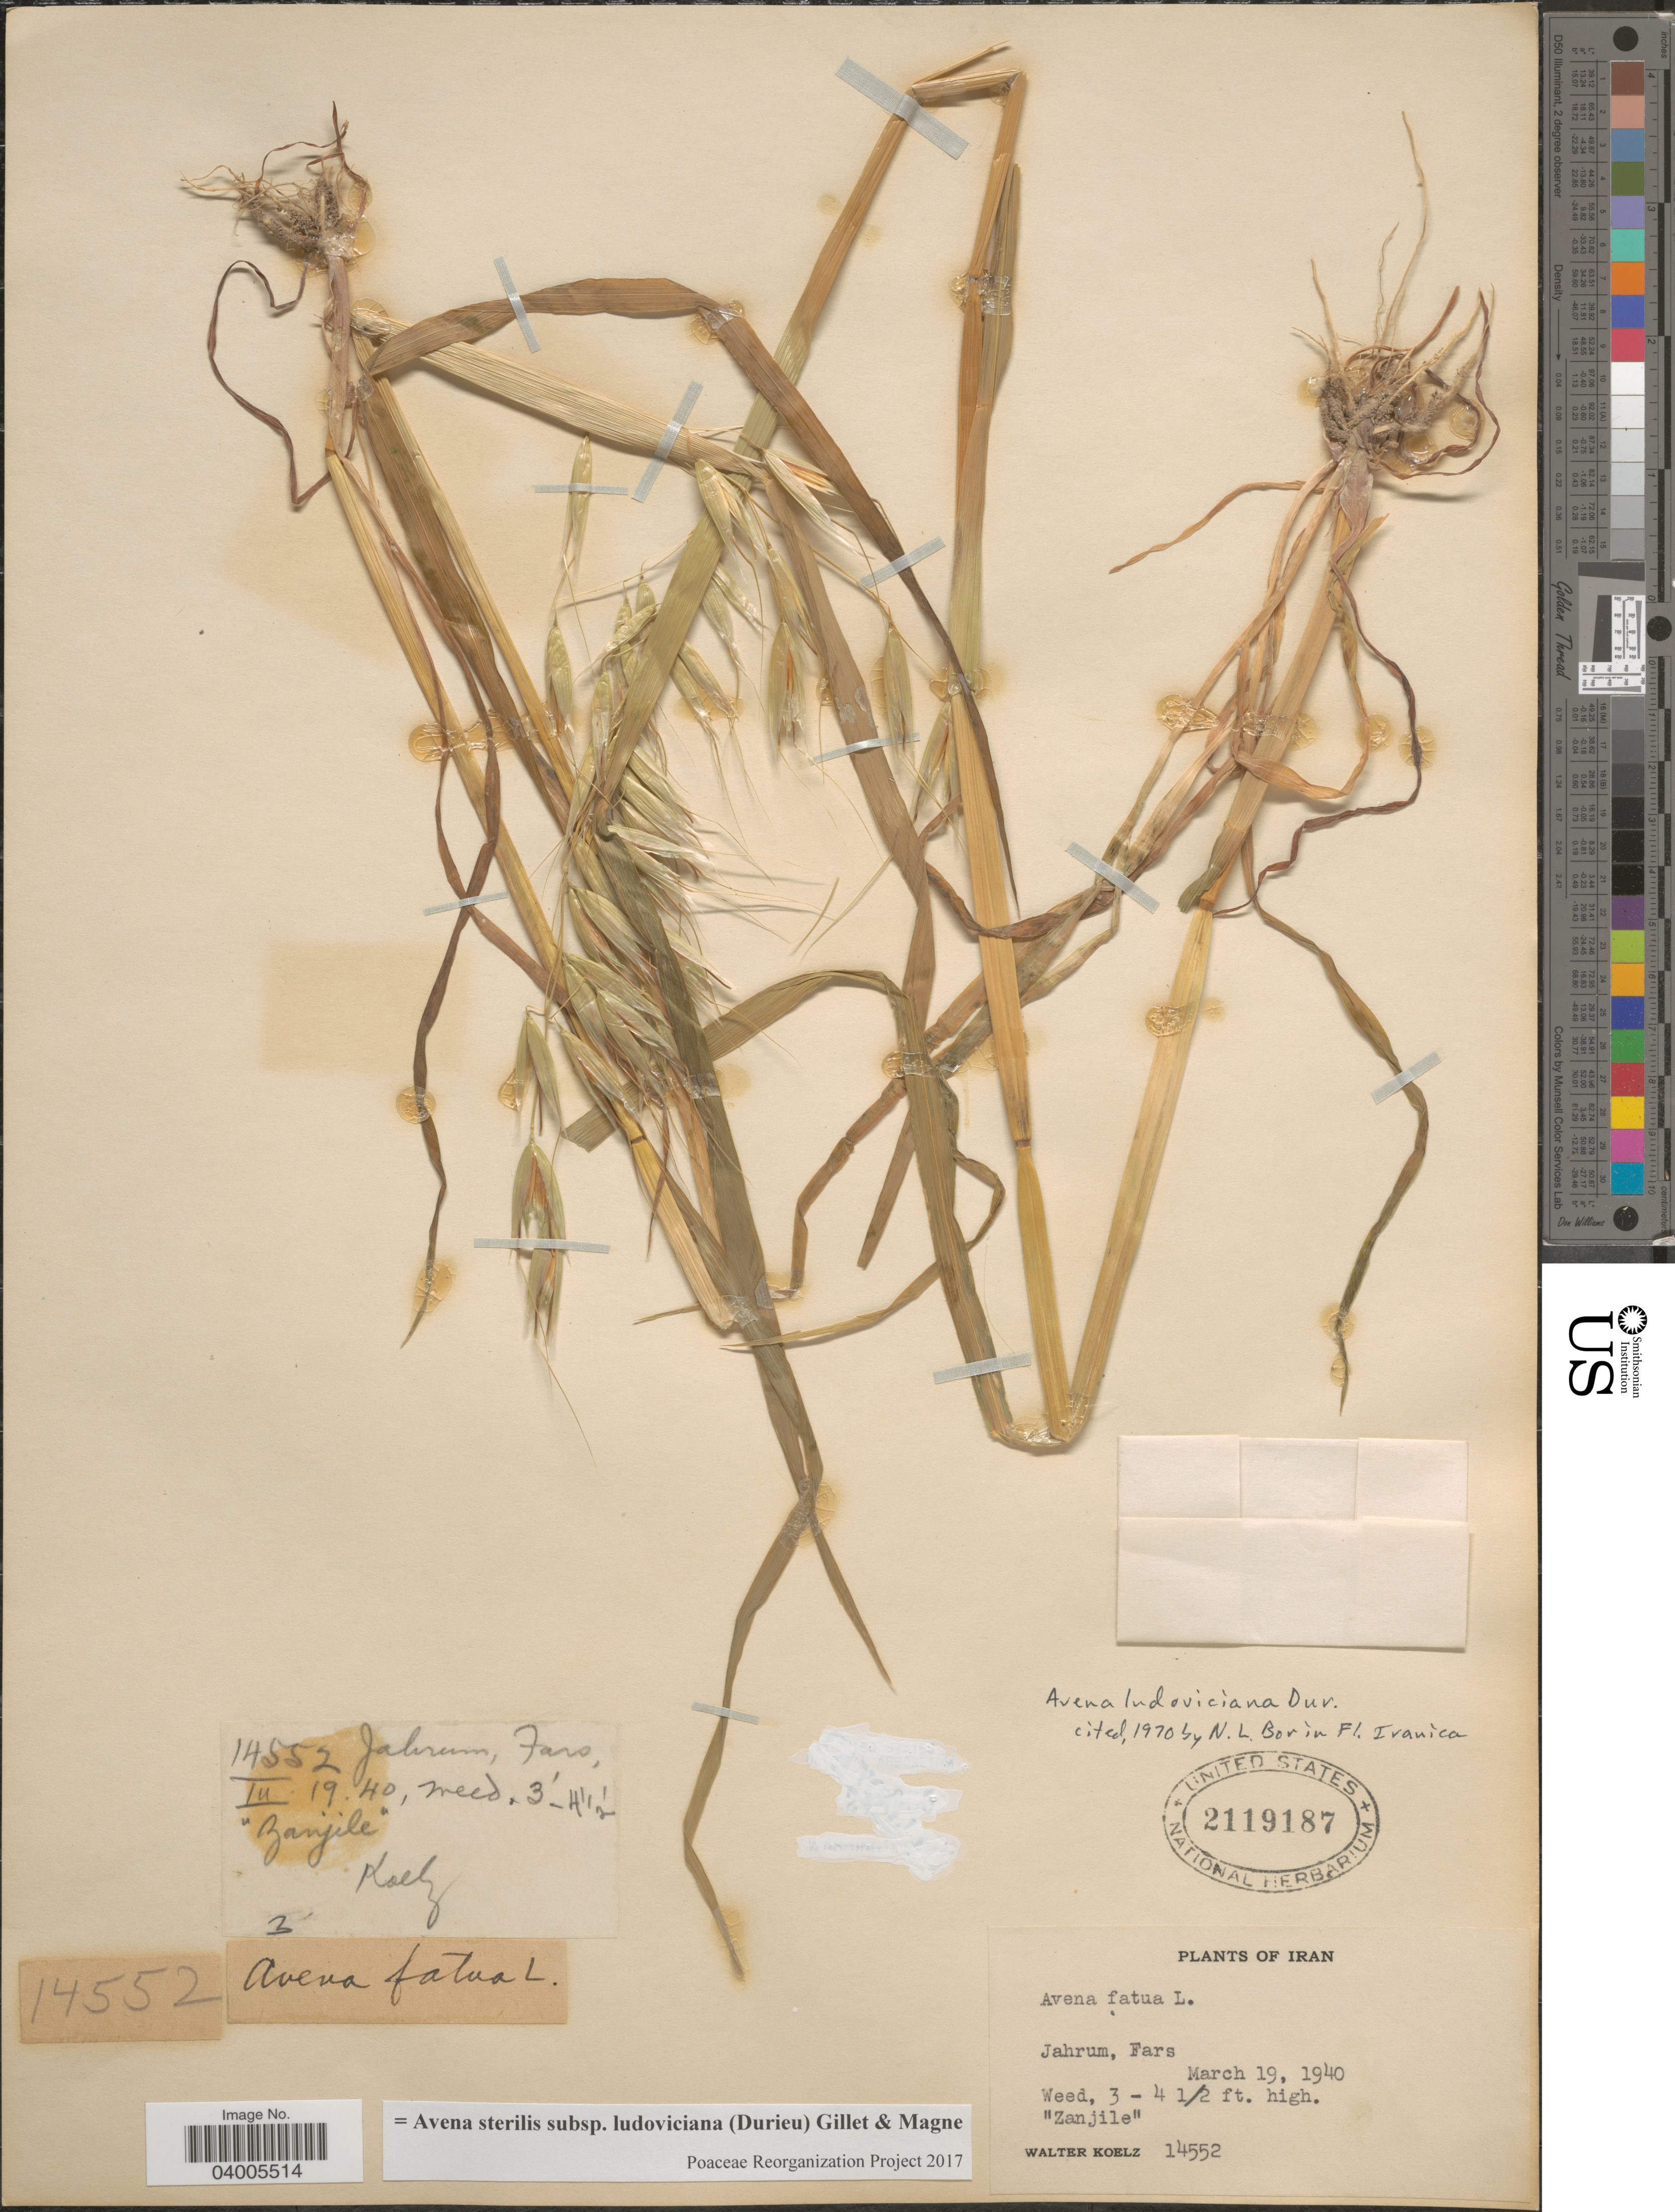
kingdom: Plantae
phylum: Tracheophyta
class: Liliopsida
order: Poales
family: Poaceae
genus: Avena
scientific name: Avena sterilis subsp. ludoviciana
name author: (Durieu) J.M. Gillett & Magne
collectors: W. N. Koelz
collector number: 14552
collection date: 1940-03-19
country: Iran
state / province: Fars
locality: Jahrum.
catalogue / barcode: US 2119187